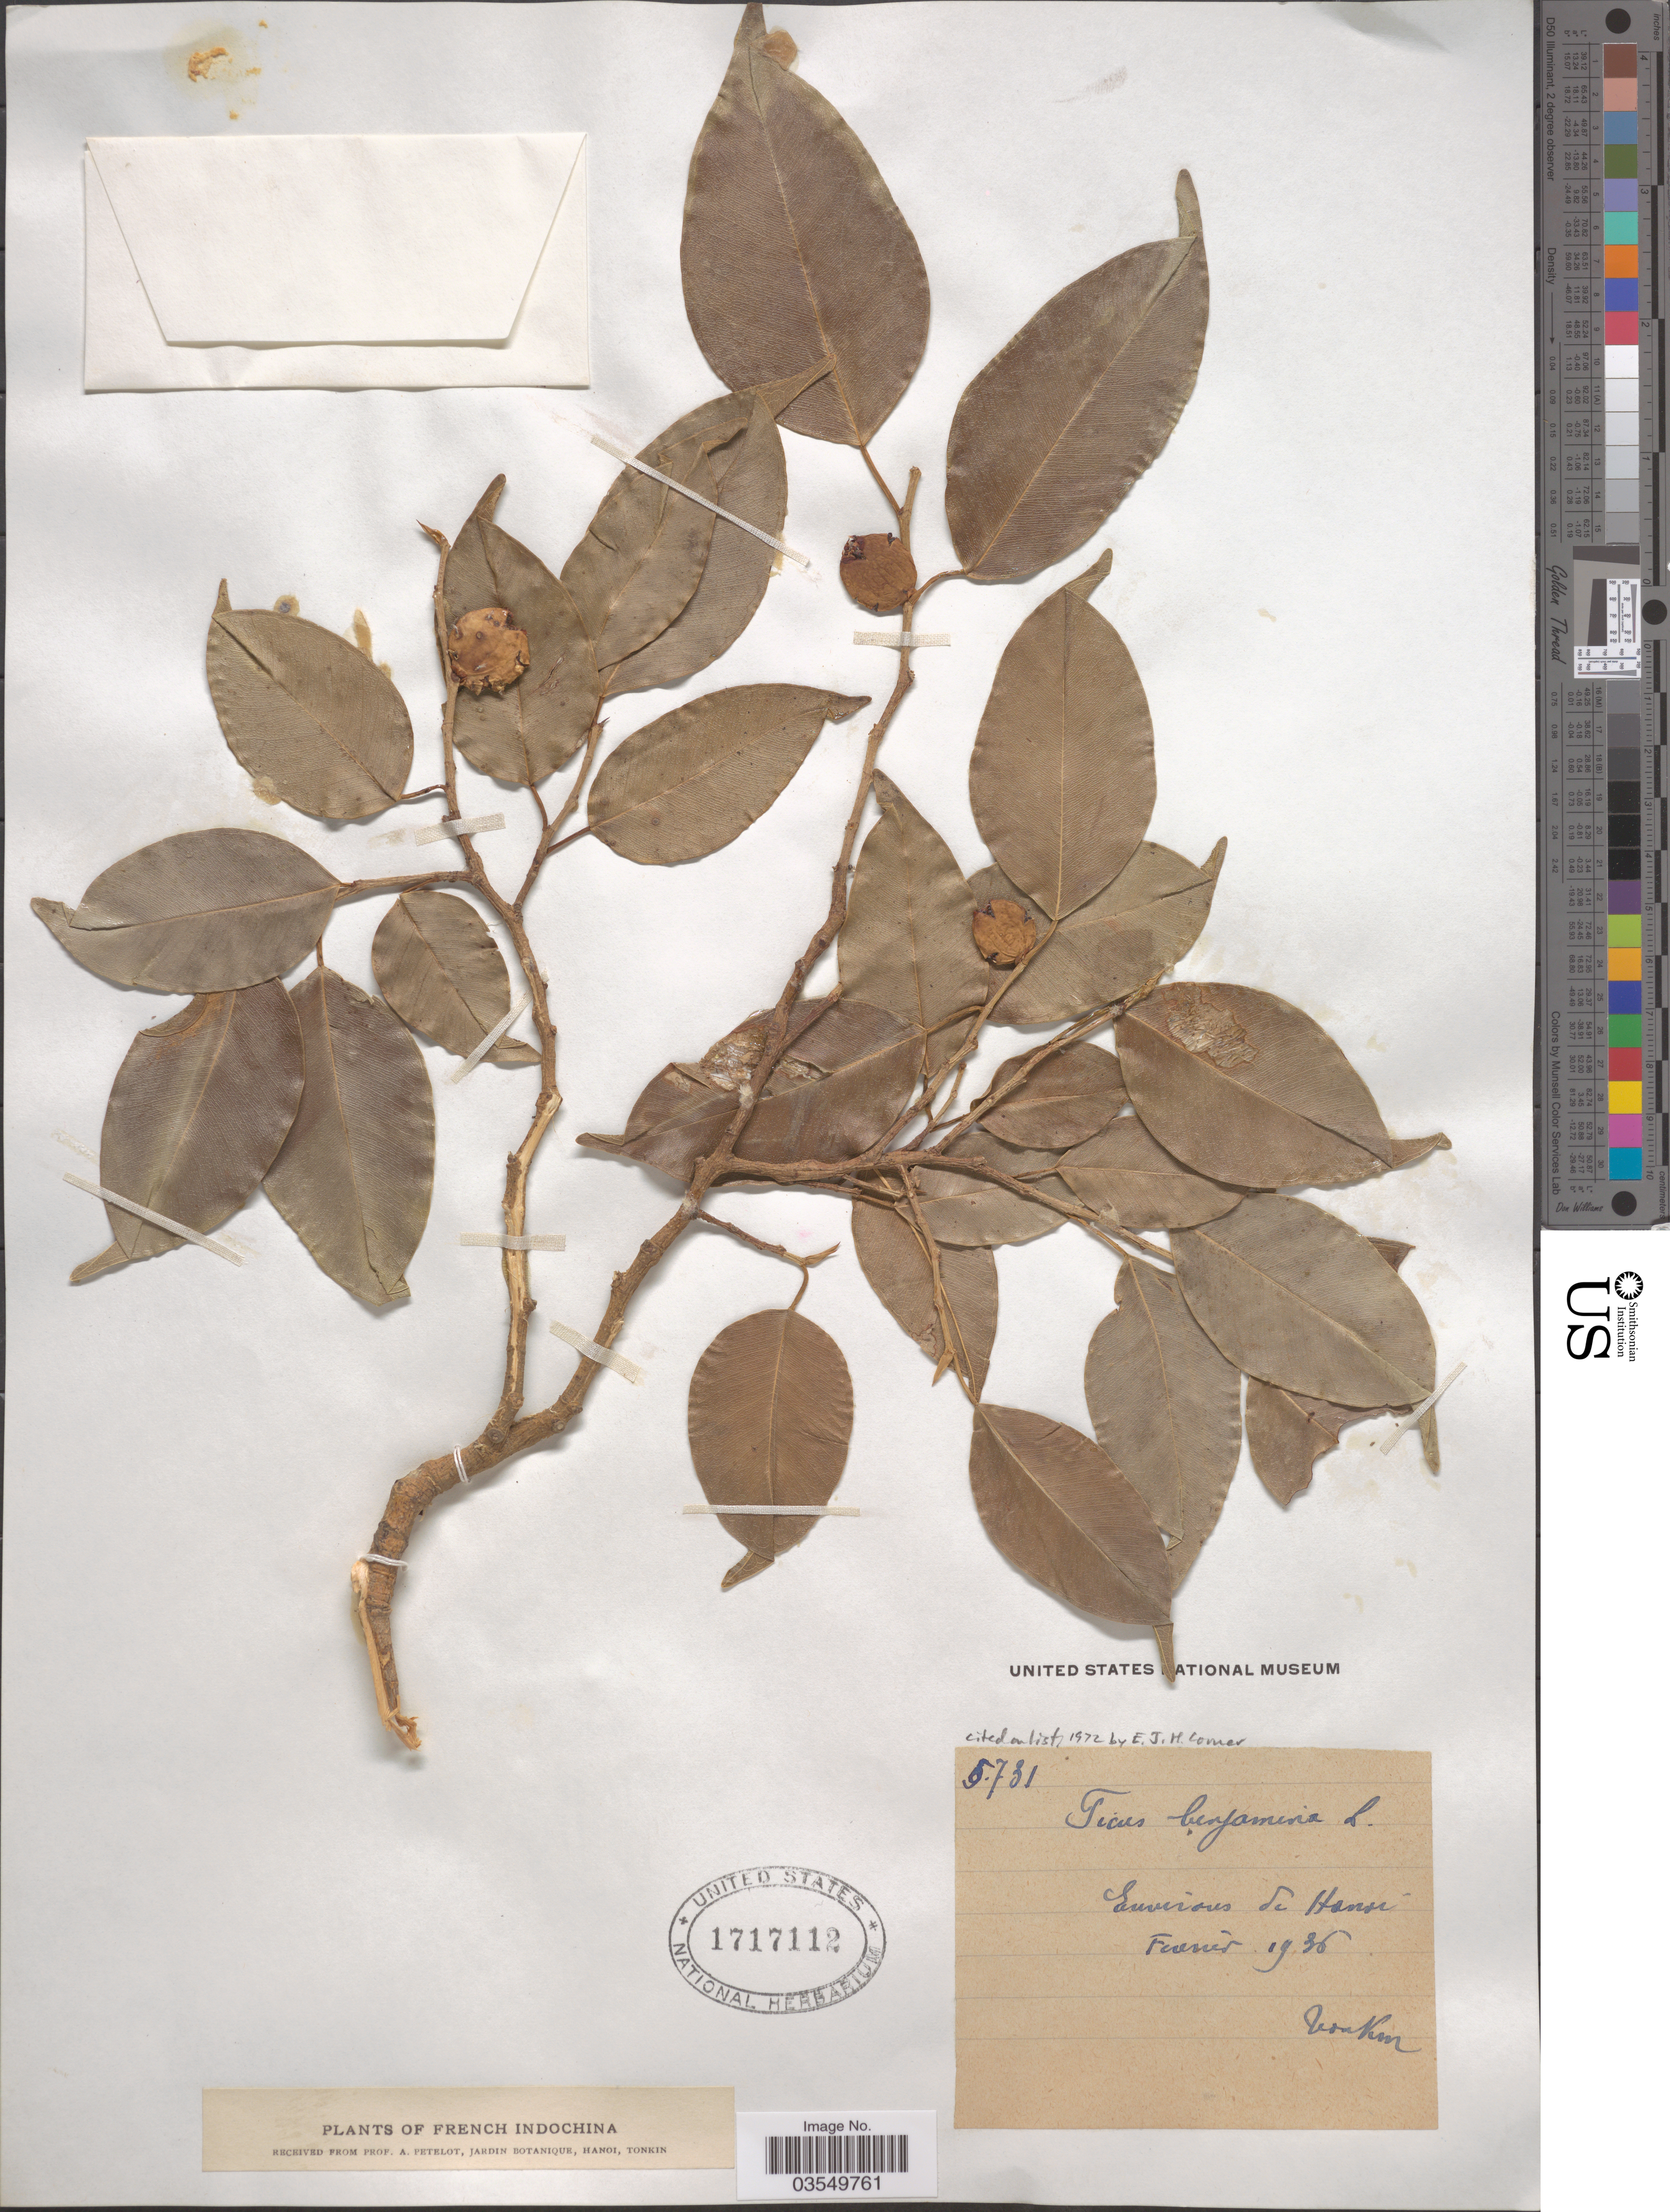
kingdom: Plantae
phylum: Tracheophyta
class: Magnoliopsida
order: Rosales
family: Moraceae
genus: Ficus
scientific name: Ficus benjamina var. benjamina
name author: L.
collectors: P. A. Pételot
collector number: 5731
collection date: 1936-02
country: Vietnam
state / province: Ha Noi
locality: French Indochina. Environs de Hanoi.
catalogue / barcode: US 1717112